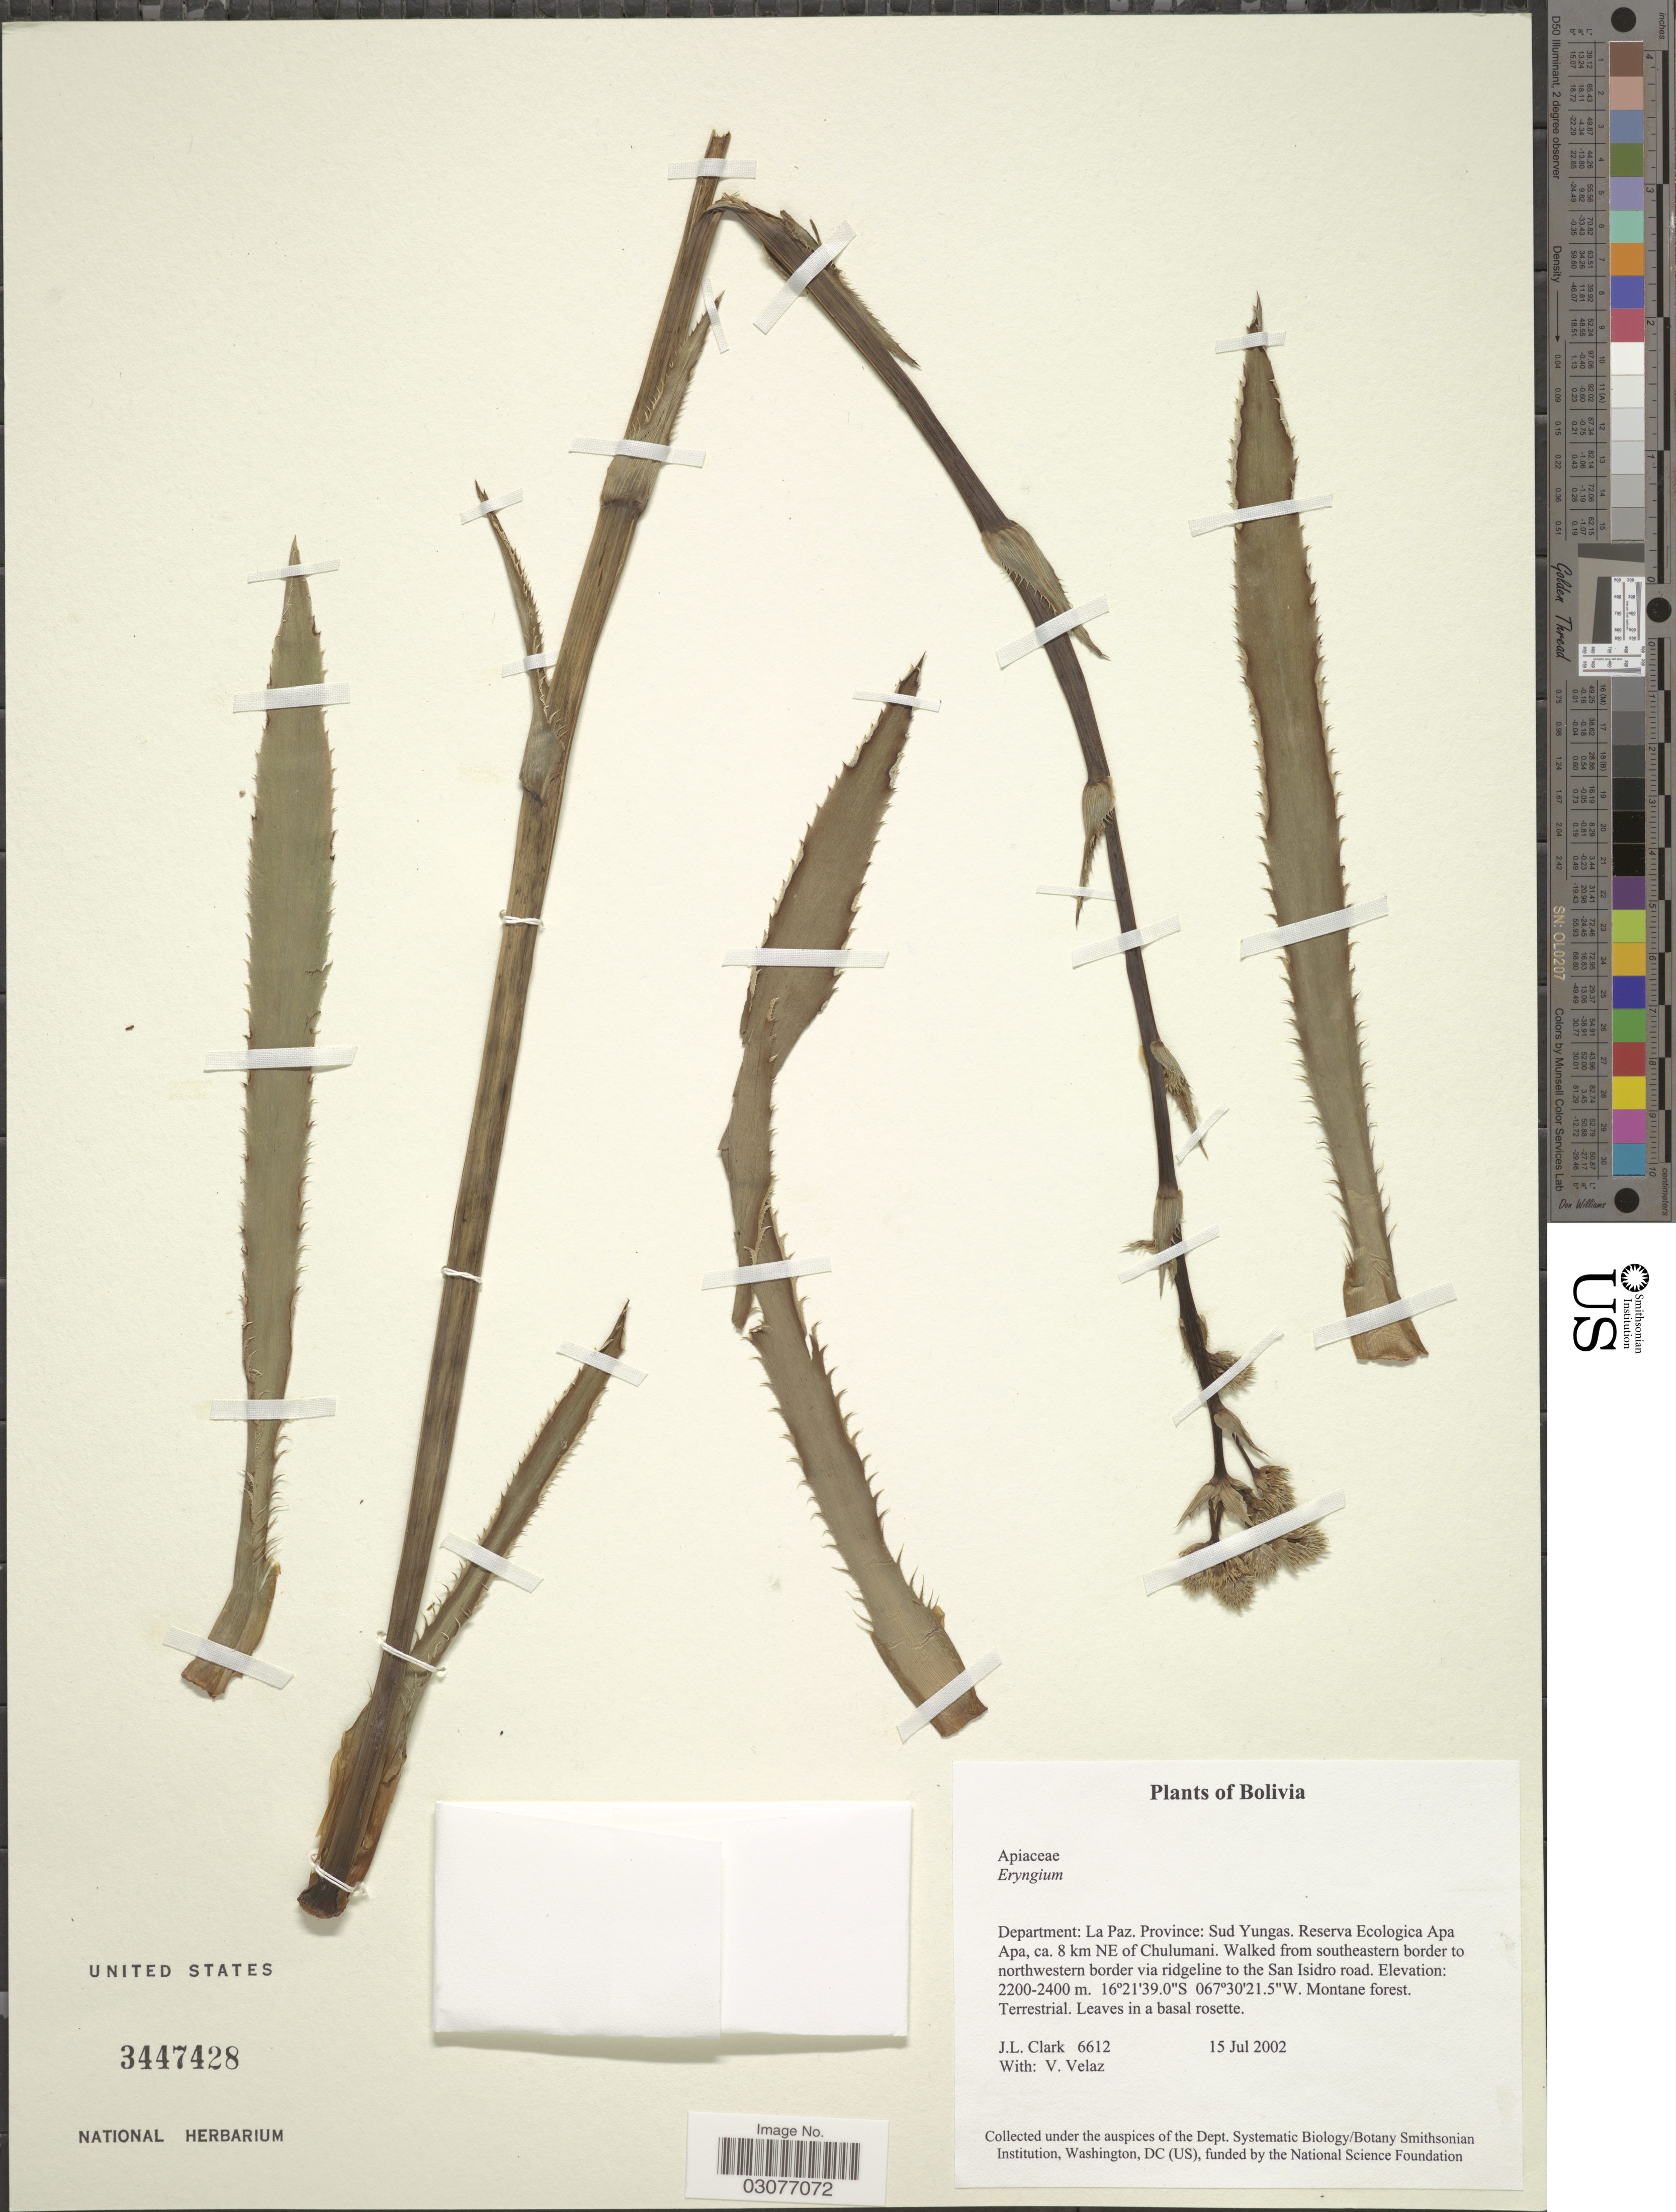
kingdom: Plantae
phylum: Tracheophyta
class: Magnoliopsida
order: Apiales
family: Apiaceae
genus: Eryngium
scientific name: Eryngium elegans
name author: Cham. ex Schltdl.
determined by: Mendoza, M.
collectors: J. L. Clark & V. Velaz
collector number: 6612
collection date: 2002-07-15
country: Bolivia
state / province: La Paz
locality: Department: La Paz. Province: Sud Yungas. Reserva Ecologica Apa Apa, ca. 8 km NE of Chulumani. Walked from southeastern border to northwestern border via ridgeline to the San Isidro road.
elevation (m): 2200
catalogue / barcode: US 3447428